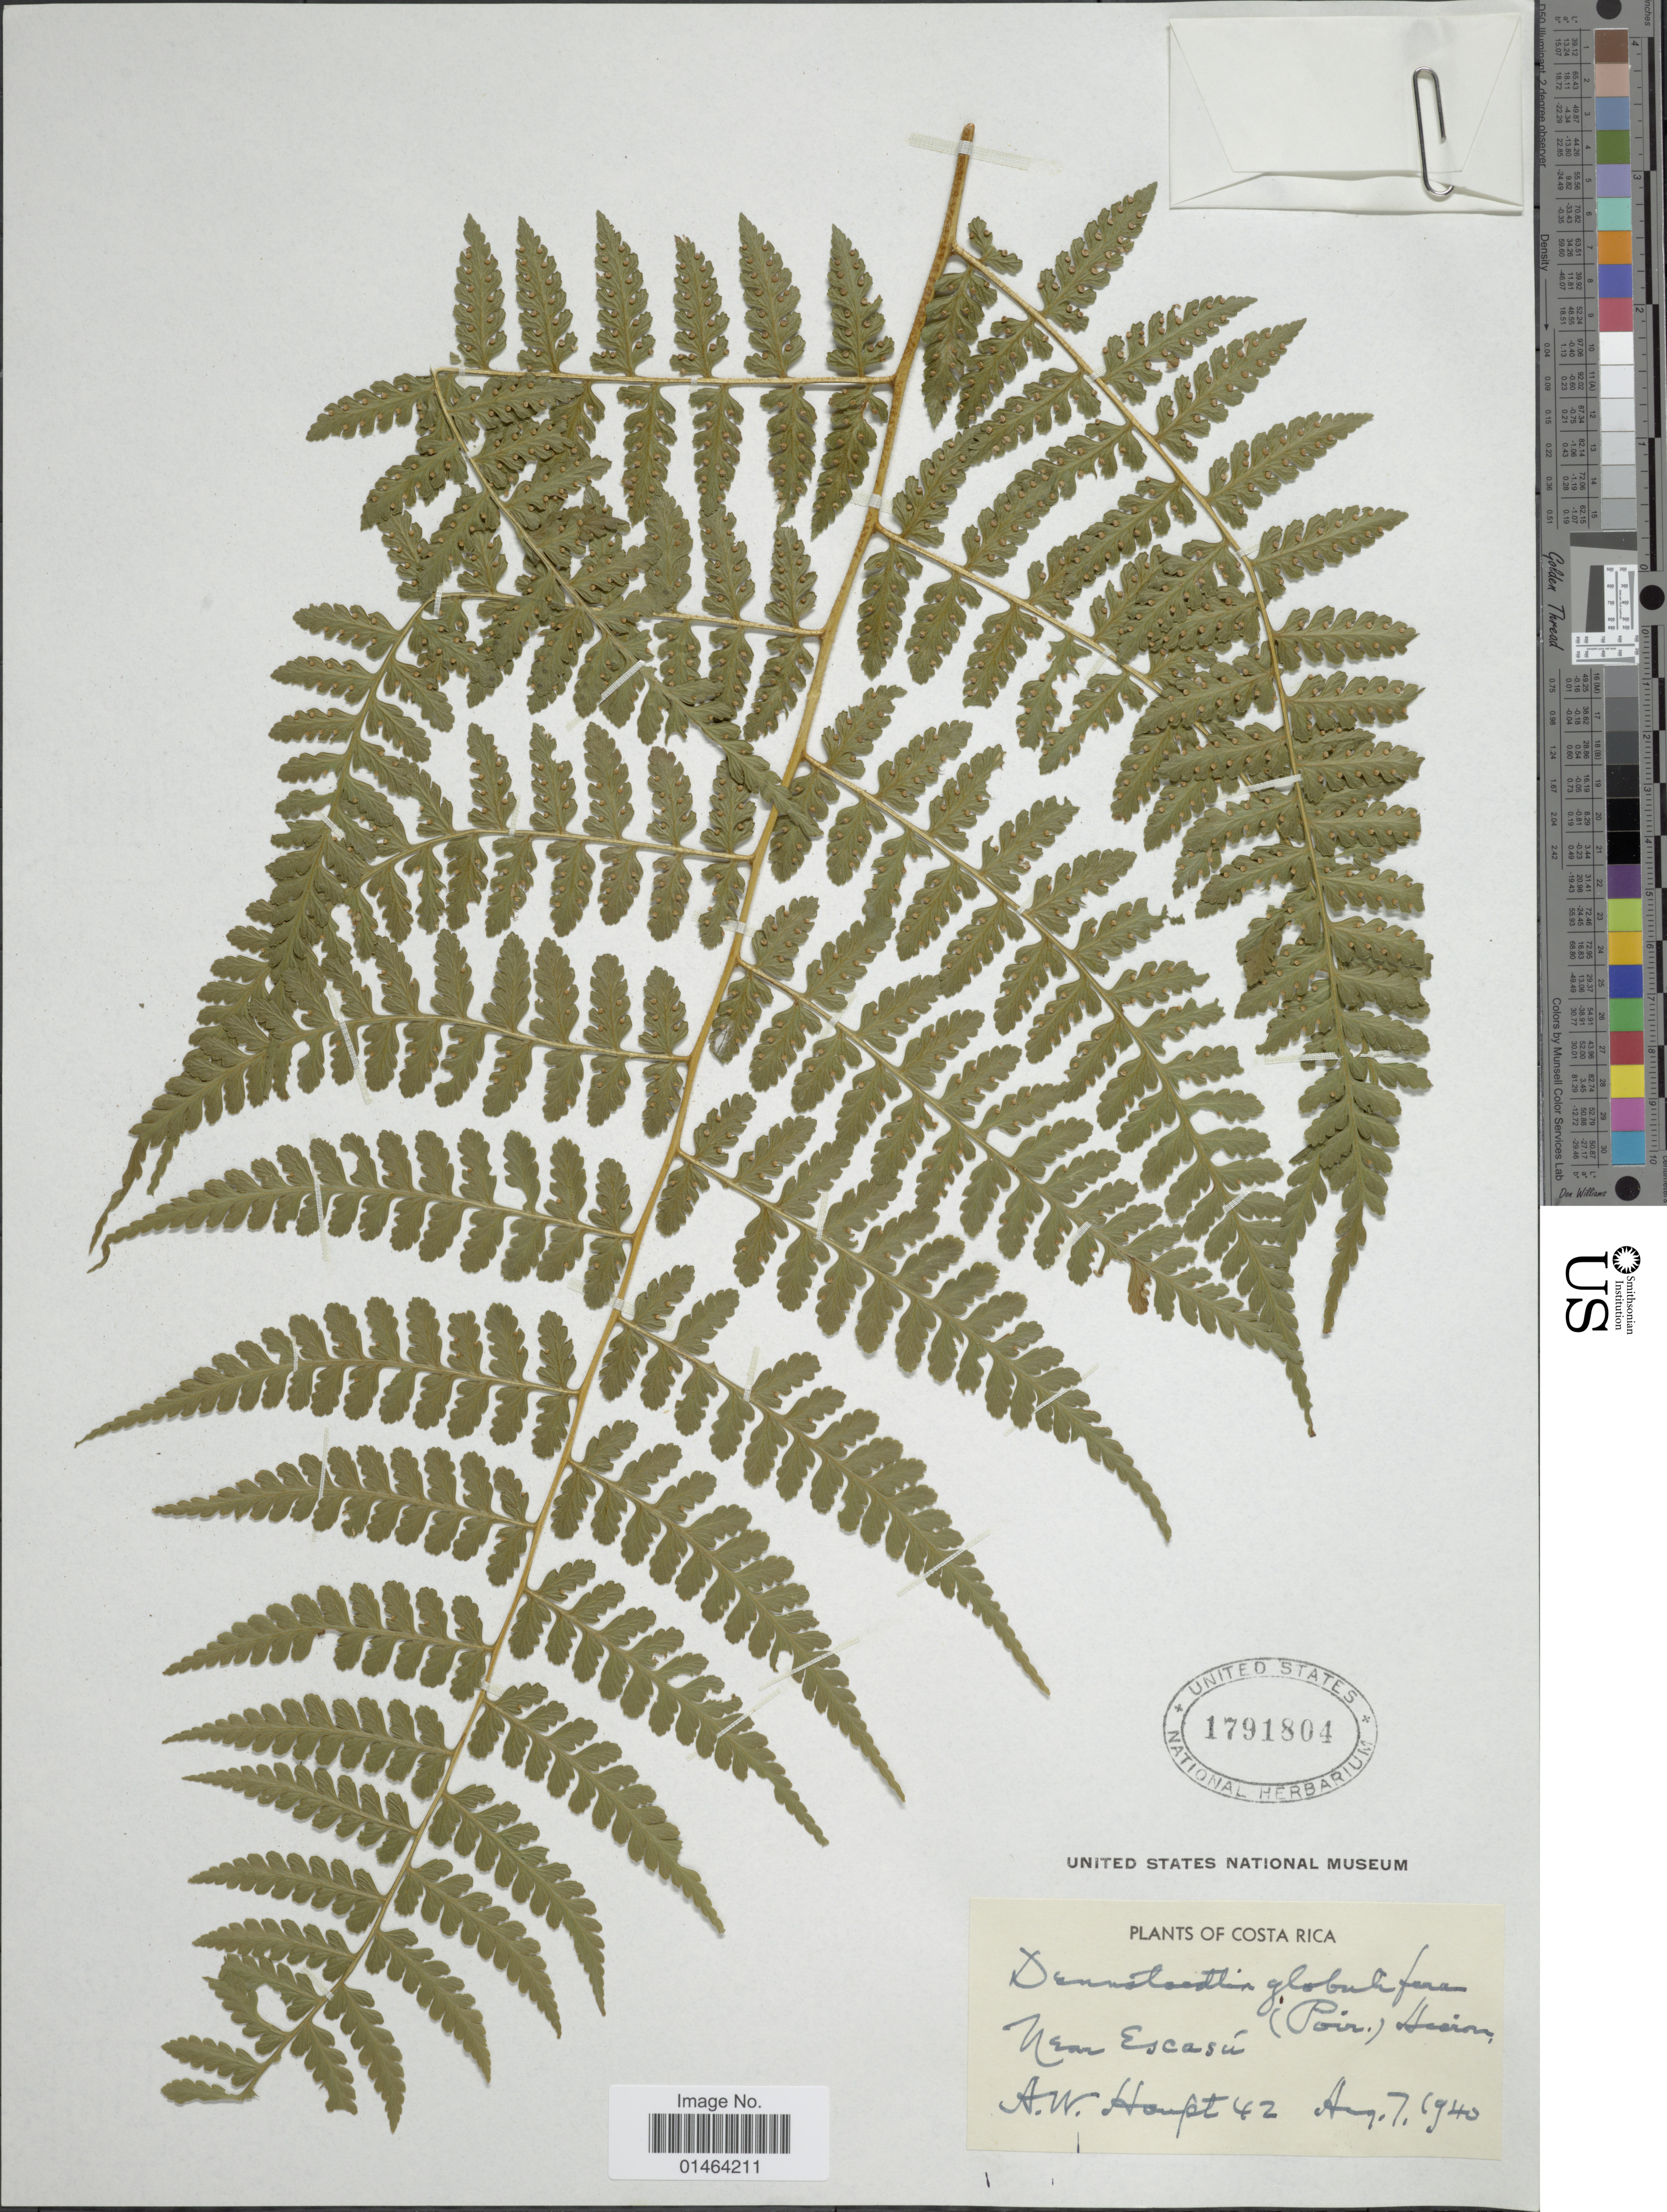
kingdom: Plantae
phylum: Tracheophyta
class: Polypodiopsida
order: Polypodiales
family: Dennstaedtiaceae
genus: Dennstaedtia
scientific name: Dennstaedtia globulifera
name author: (Poir.) Hieron.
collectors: A. Haupt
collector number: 42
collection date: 1940-08-07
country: Costa Rica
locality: New Escasú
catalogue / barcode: US 1791804